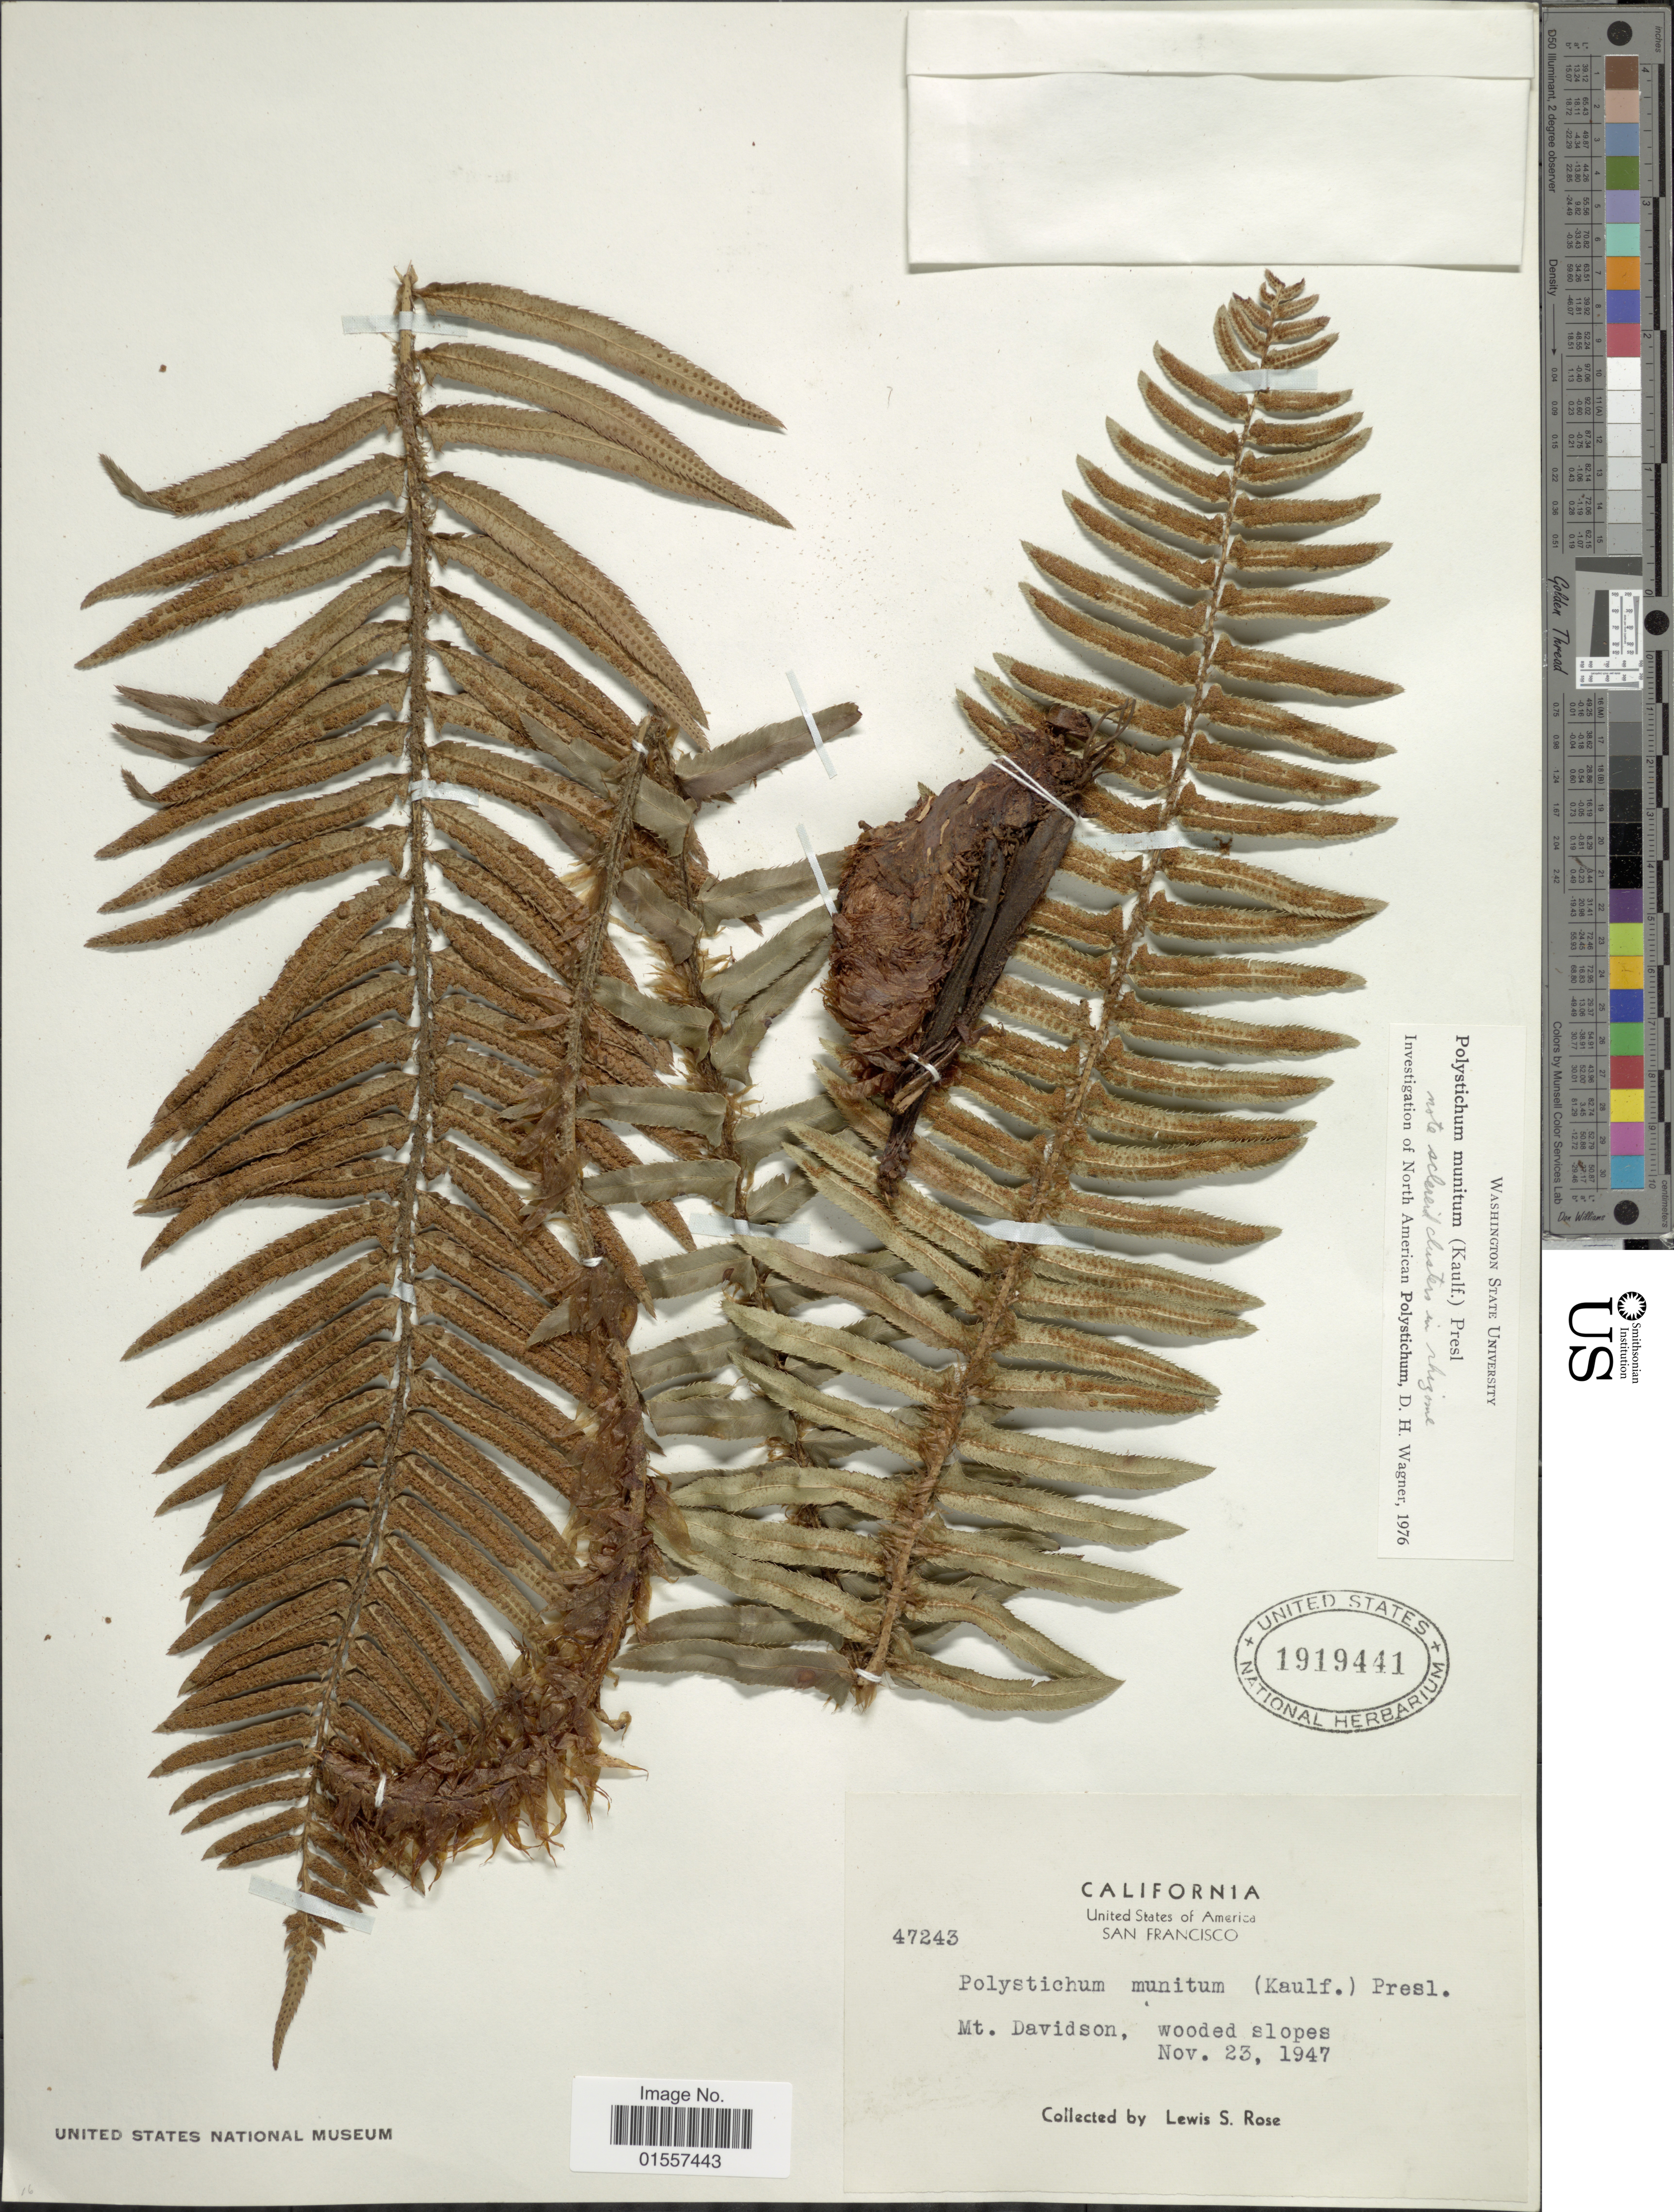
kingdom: Plantae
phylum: Tracheophyta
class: Polypodiopsida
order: Polypodiales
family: Dryopteridaceae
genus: Polystichum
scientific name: Polystichum munitum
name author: (Kaulf.) C. Presl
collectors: L. S. Rose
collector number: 47243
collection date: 1947-11-23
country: United States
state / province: California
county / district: San Francisco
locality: California, United Sates of America, San Francisco, Mt. Davidson, wooded slope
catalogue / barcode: US 1919441